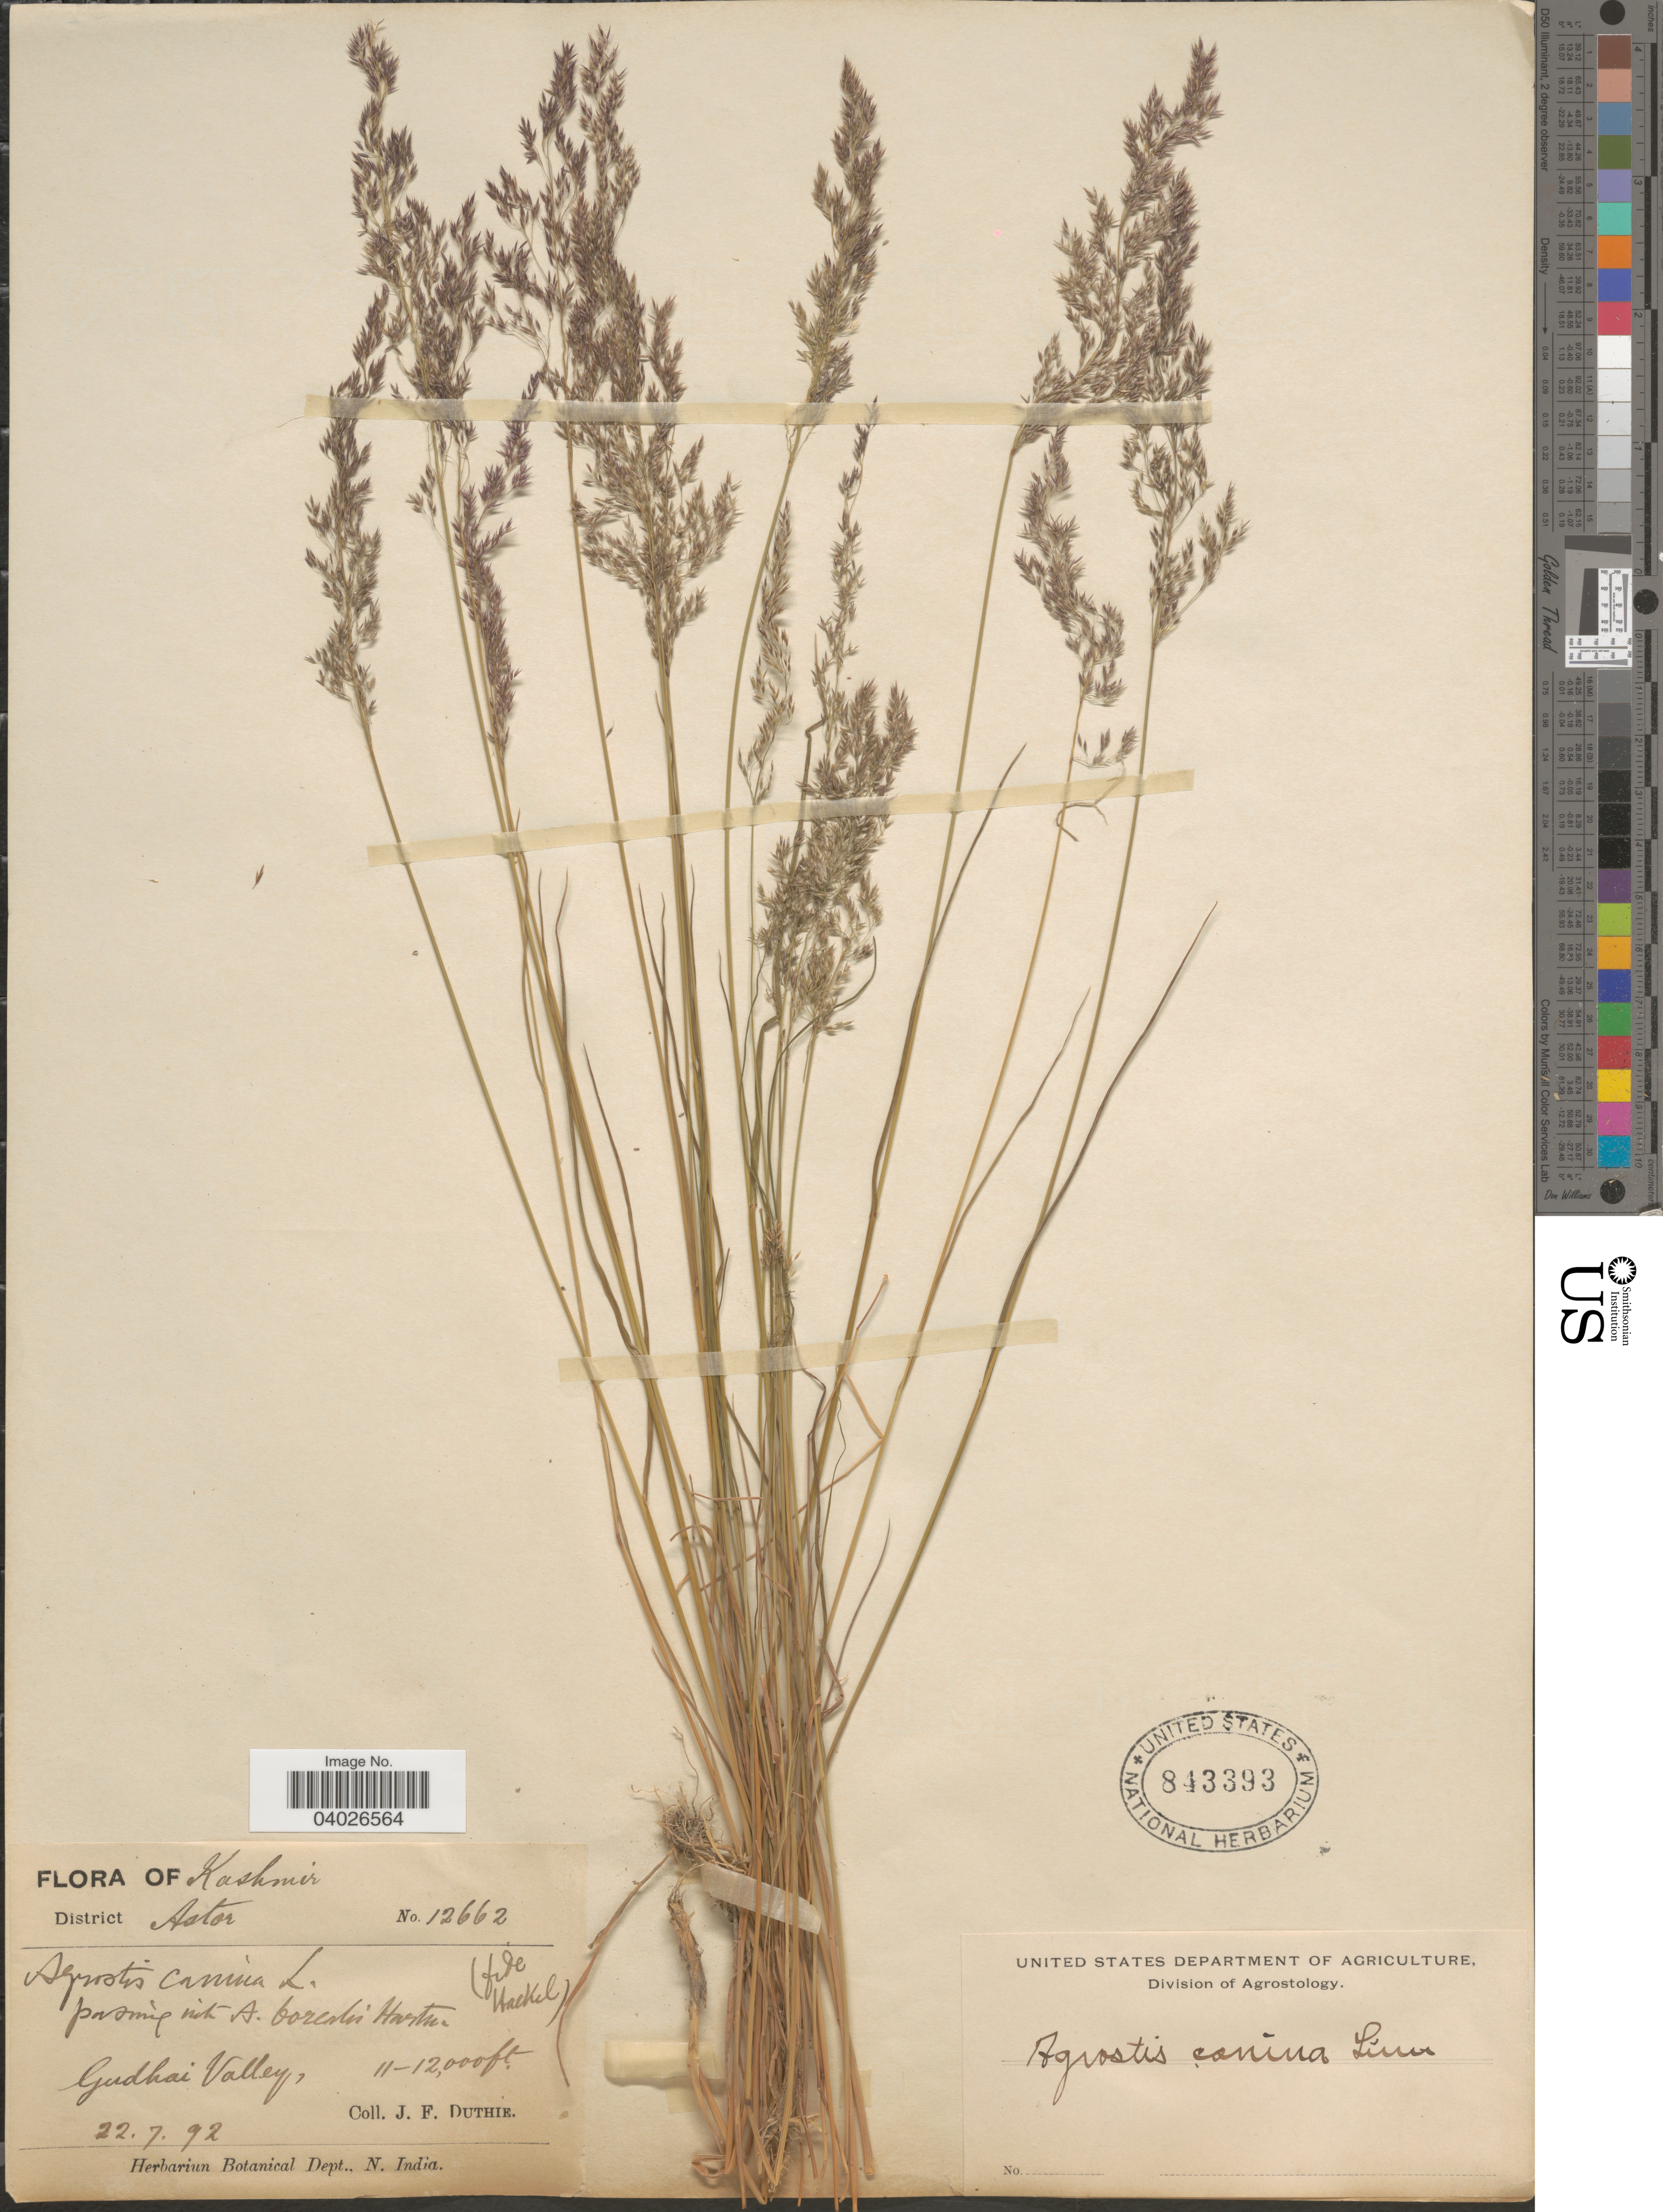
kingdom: Plantae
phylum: Tracheophyta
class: Liliopsida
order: Poales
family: Poaceae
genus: Agrostis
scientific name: Agrostis sp.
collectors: J. F. Duthie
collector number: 12662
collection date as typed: Transcribed d/m/y: 22/7/92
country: India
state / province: Jammu and Kashmir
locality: Kashmir. District Astor. Gudhai Valley.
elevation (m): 3353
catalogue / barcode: US 843393